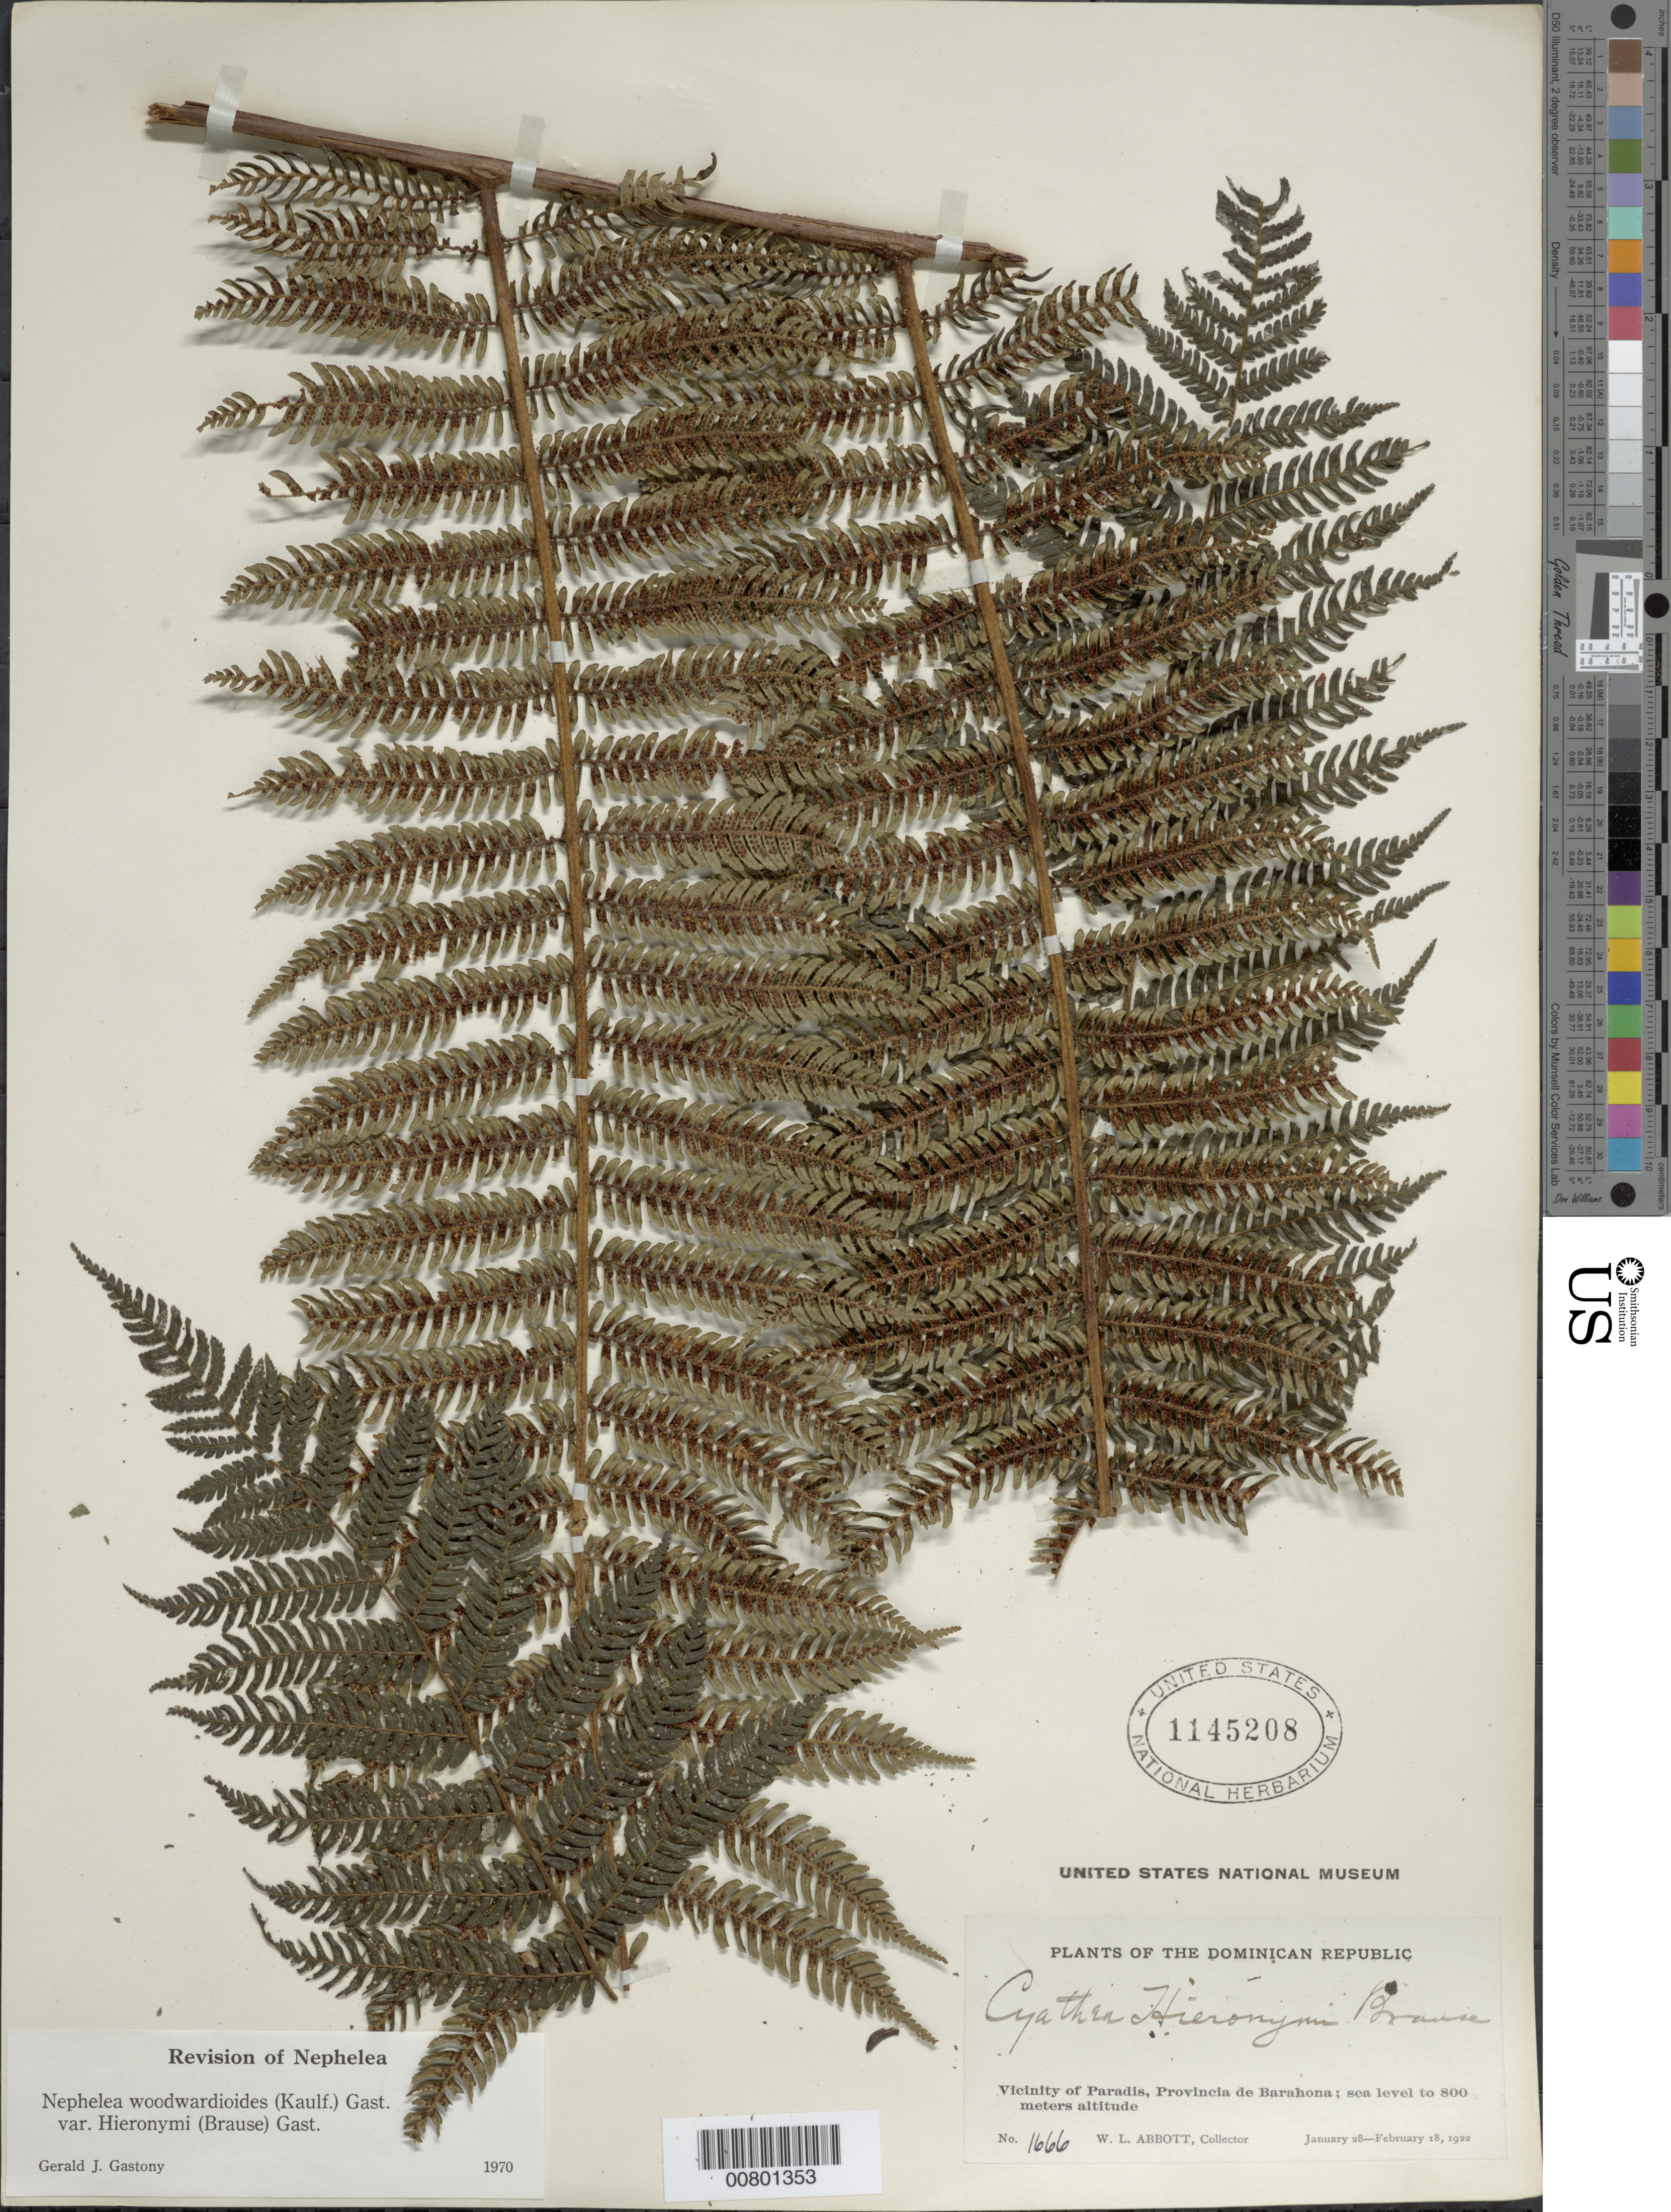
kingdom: Plantae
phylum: Tracheophyta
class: Polypodiopsida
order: Cyatheales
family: Cyatheaceae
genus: Alsophila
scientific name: Alsophila woodwardioides var. hieronymii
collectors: W. L. Abbott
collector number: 1666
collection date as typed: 28 Jan 1922 to 18 Feb 1922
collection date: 1922-01-28/1922-02-18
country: Dominican Republic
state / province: Barahona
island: Hispaniola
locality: Paradis vicinity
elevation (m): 0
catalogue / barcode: US 1145208